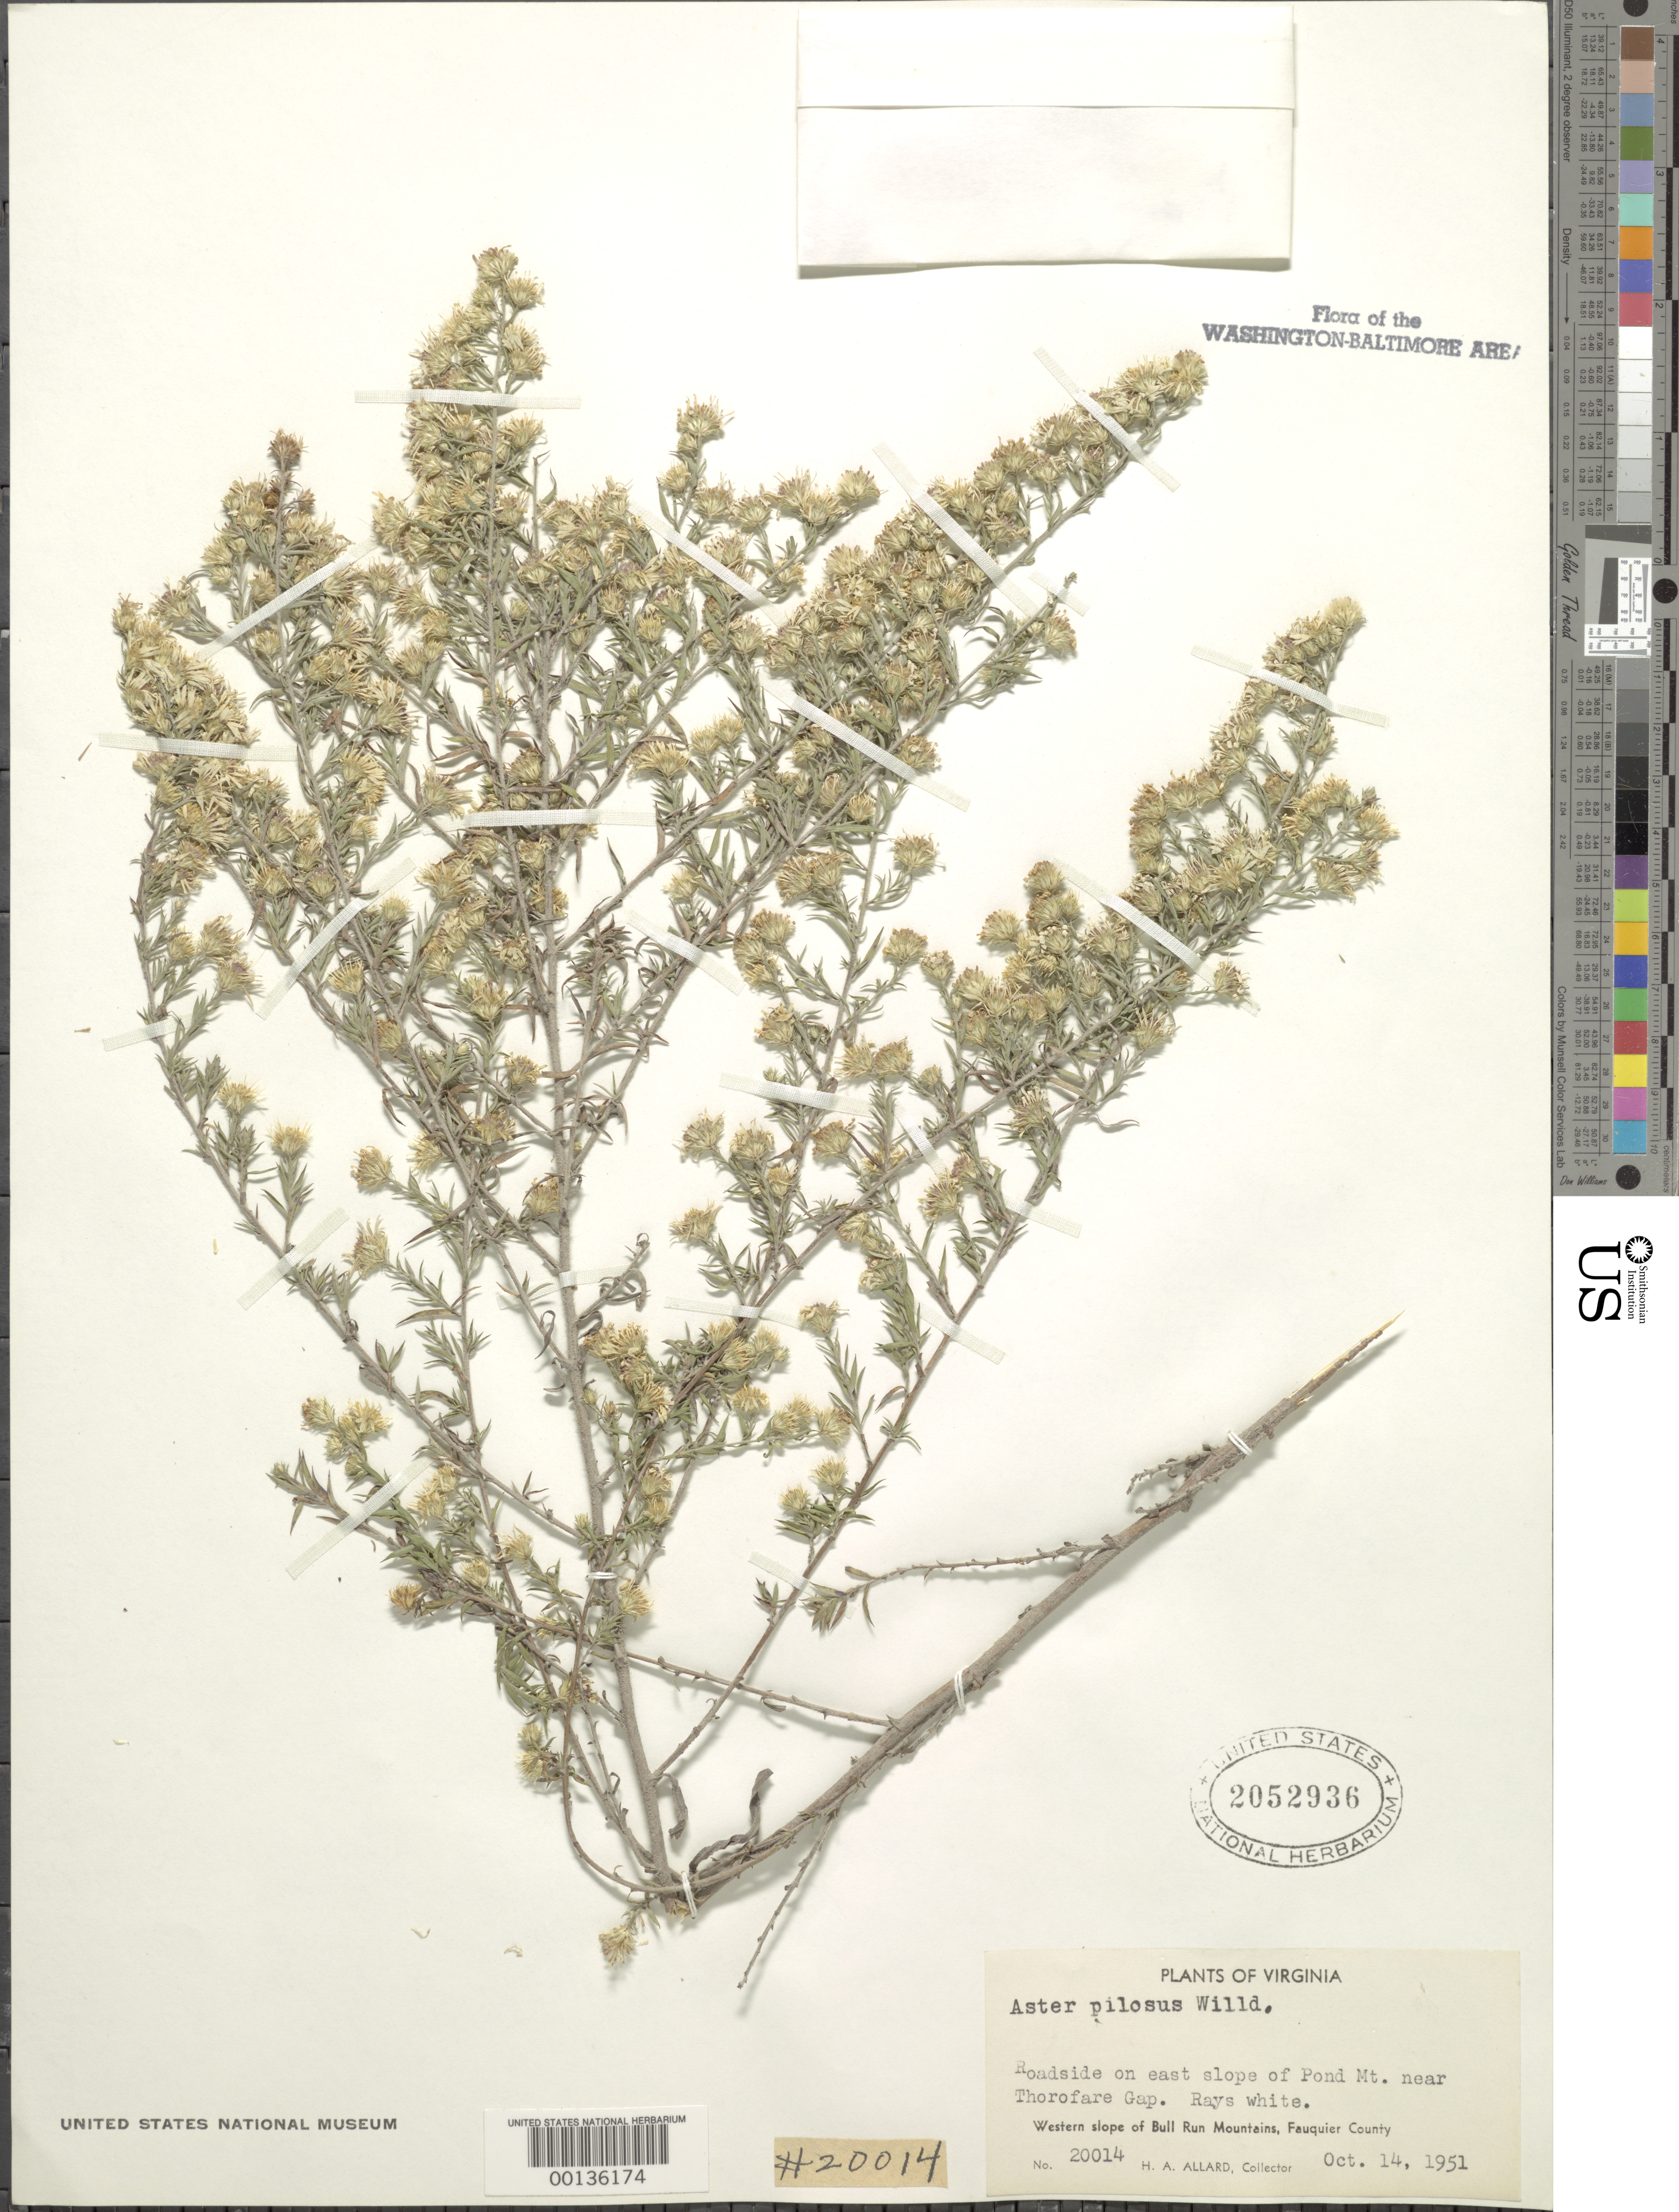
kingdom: Plantae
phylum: Tracheophyta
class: Magnoliopsida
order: Asterales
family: Asteraceae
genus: Symphyotrichum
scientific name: Symphyotrichum pilosum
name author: (Willd.) G.L. Nesom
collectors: H. A. Allard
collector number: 20014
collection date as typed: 14 Oct 1951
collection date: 1951-10-14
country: United States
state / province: Virginia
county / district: Fauquier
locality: Near Thorofare Gap Pond Mountain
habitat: Roadside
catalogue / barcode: US 2052936